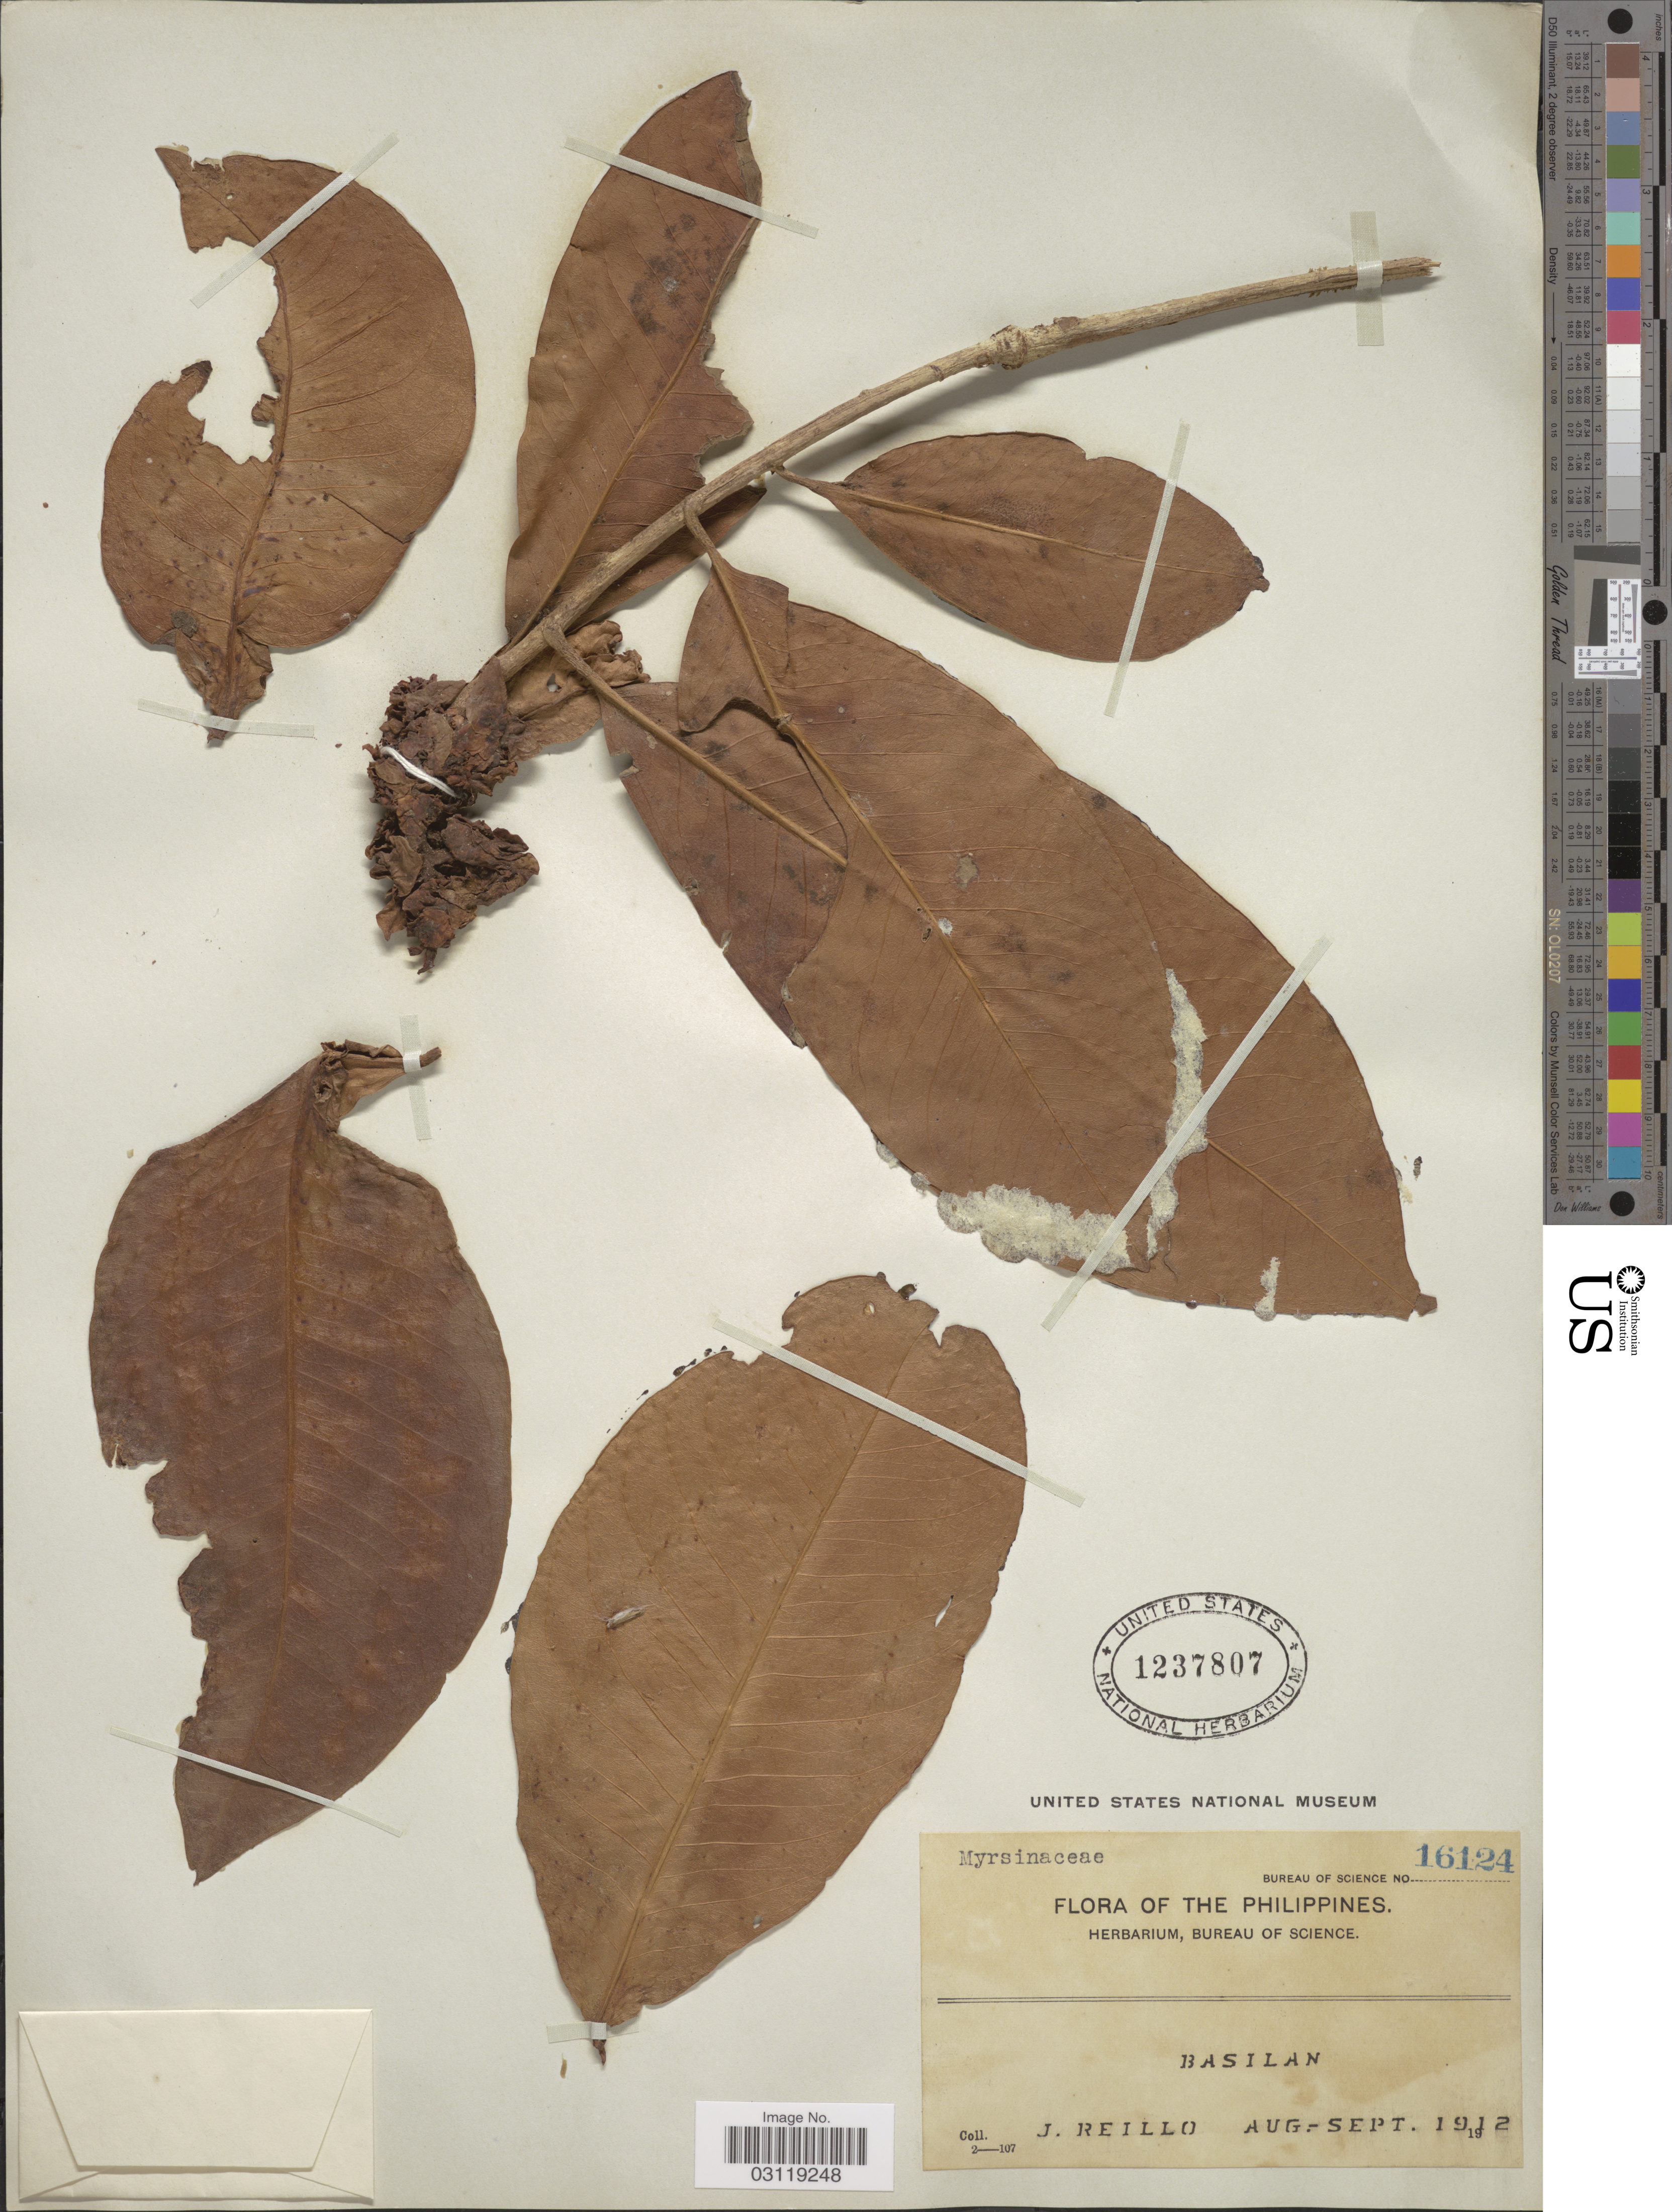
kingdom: Plantae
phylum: Tracheophyta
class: Magnoliopsida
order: Ericales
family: Primulaceae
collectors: J. Reillo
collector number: Bureau of Science 16124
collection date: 1912-08/1912-09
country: Philippines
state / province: Muslim Mindanao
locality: Basilan.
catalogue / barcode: US 1237807